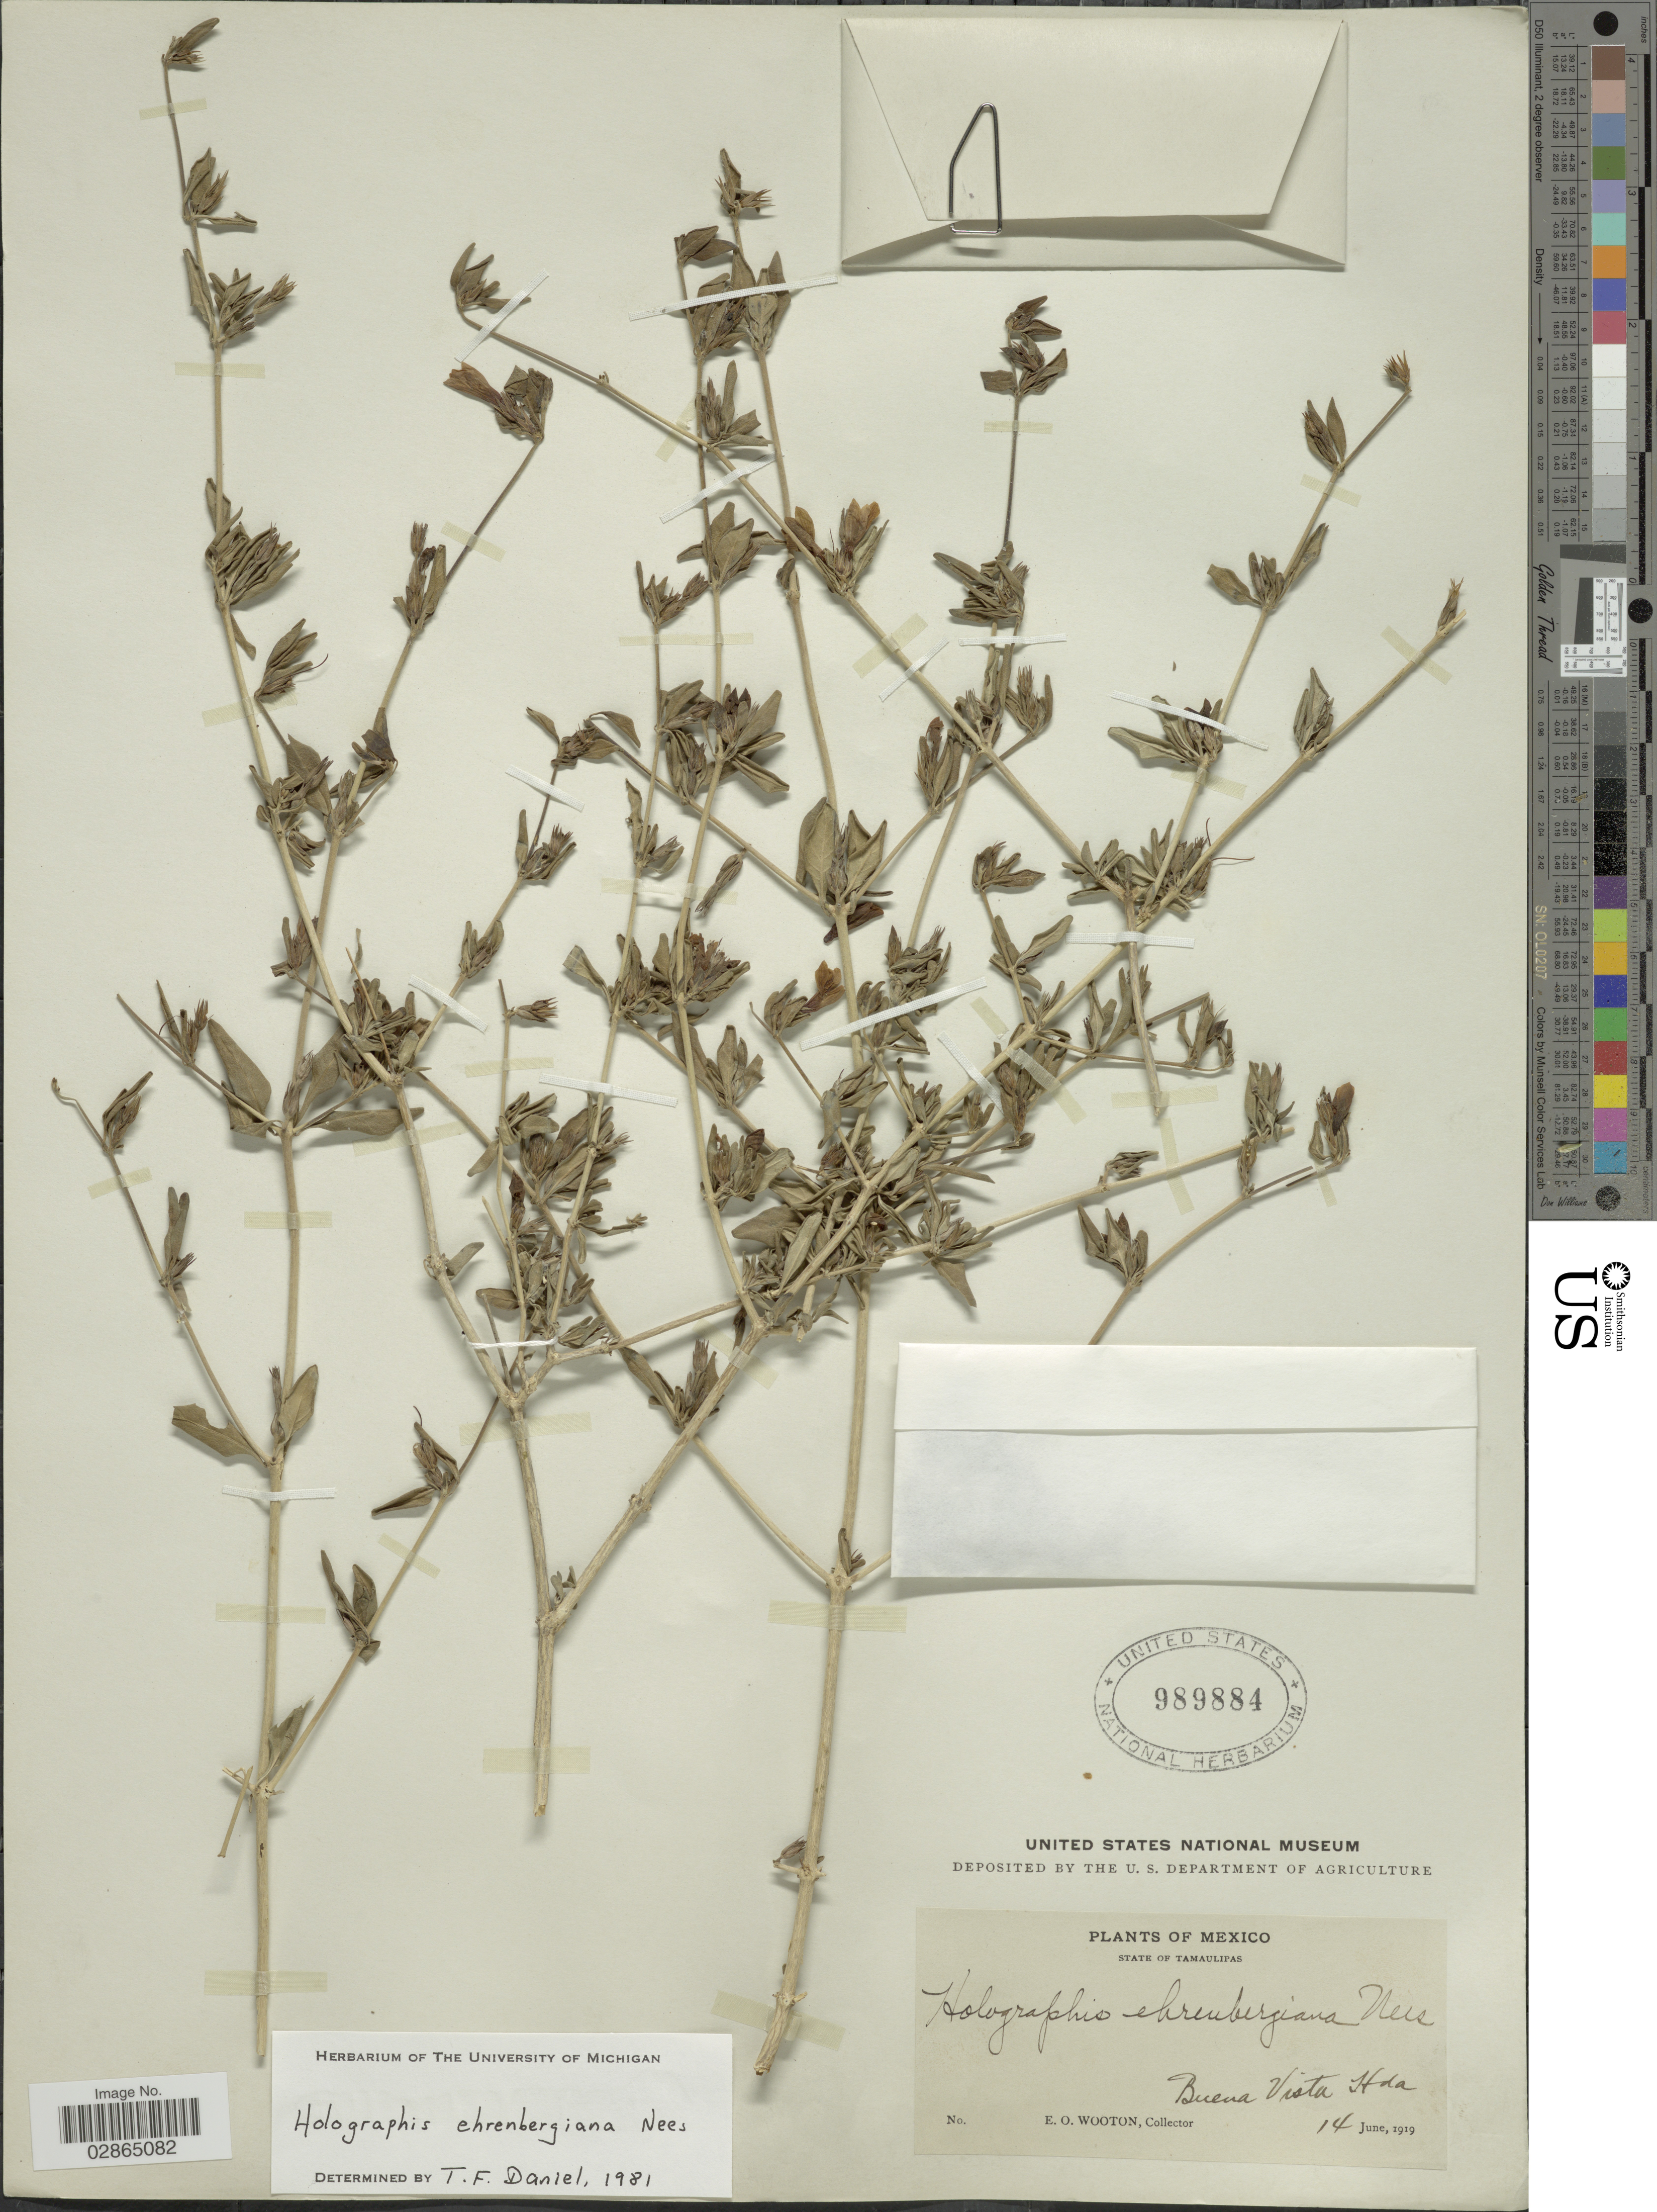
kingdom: Plantae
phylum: Tracheophyta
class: Magnoliopsida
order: Lamiales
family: Acanthaceae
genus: Holographis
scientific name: Holographis ehrenbergiana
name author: Nees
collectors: E. O. Wooton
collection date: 1919-06-14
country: Mexico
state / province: Tamaulipas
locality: Buena Vista Hda.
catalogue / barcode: US 989884